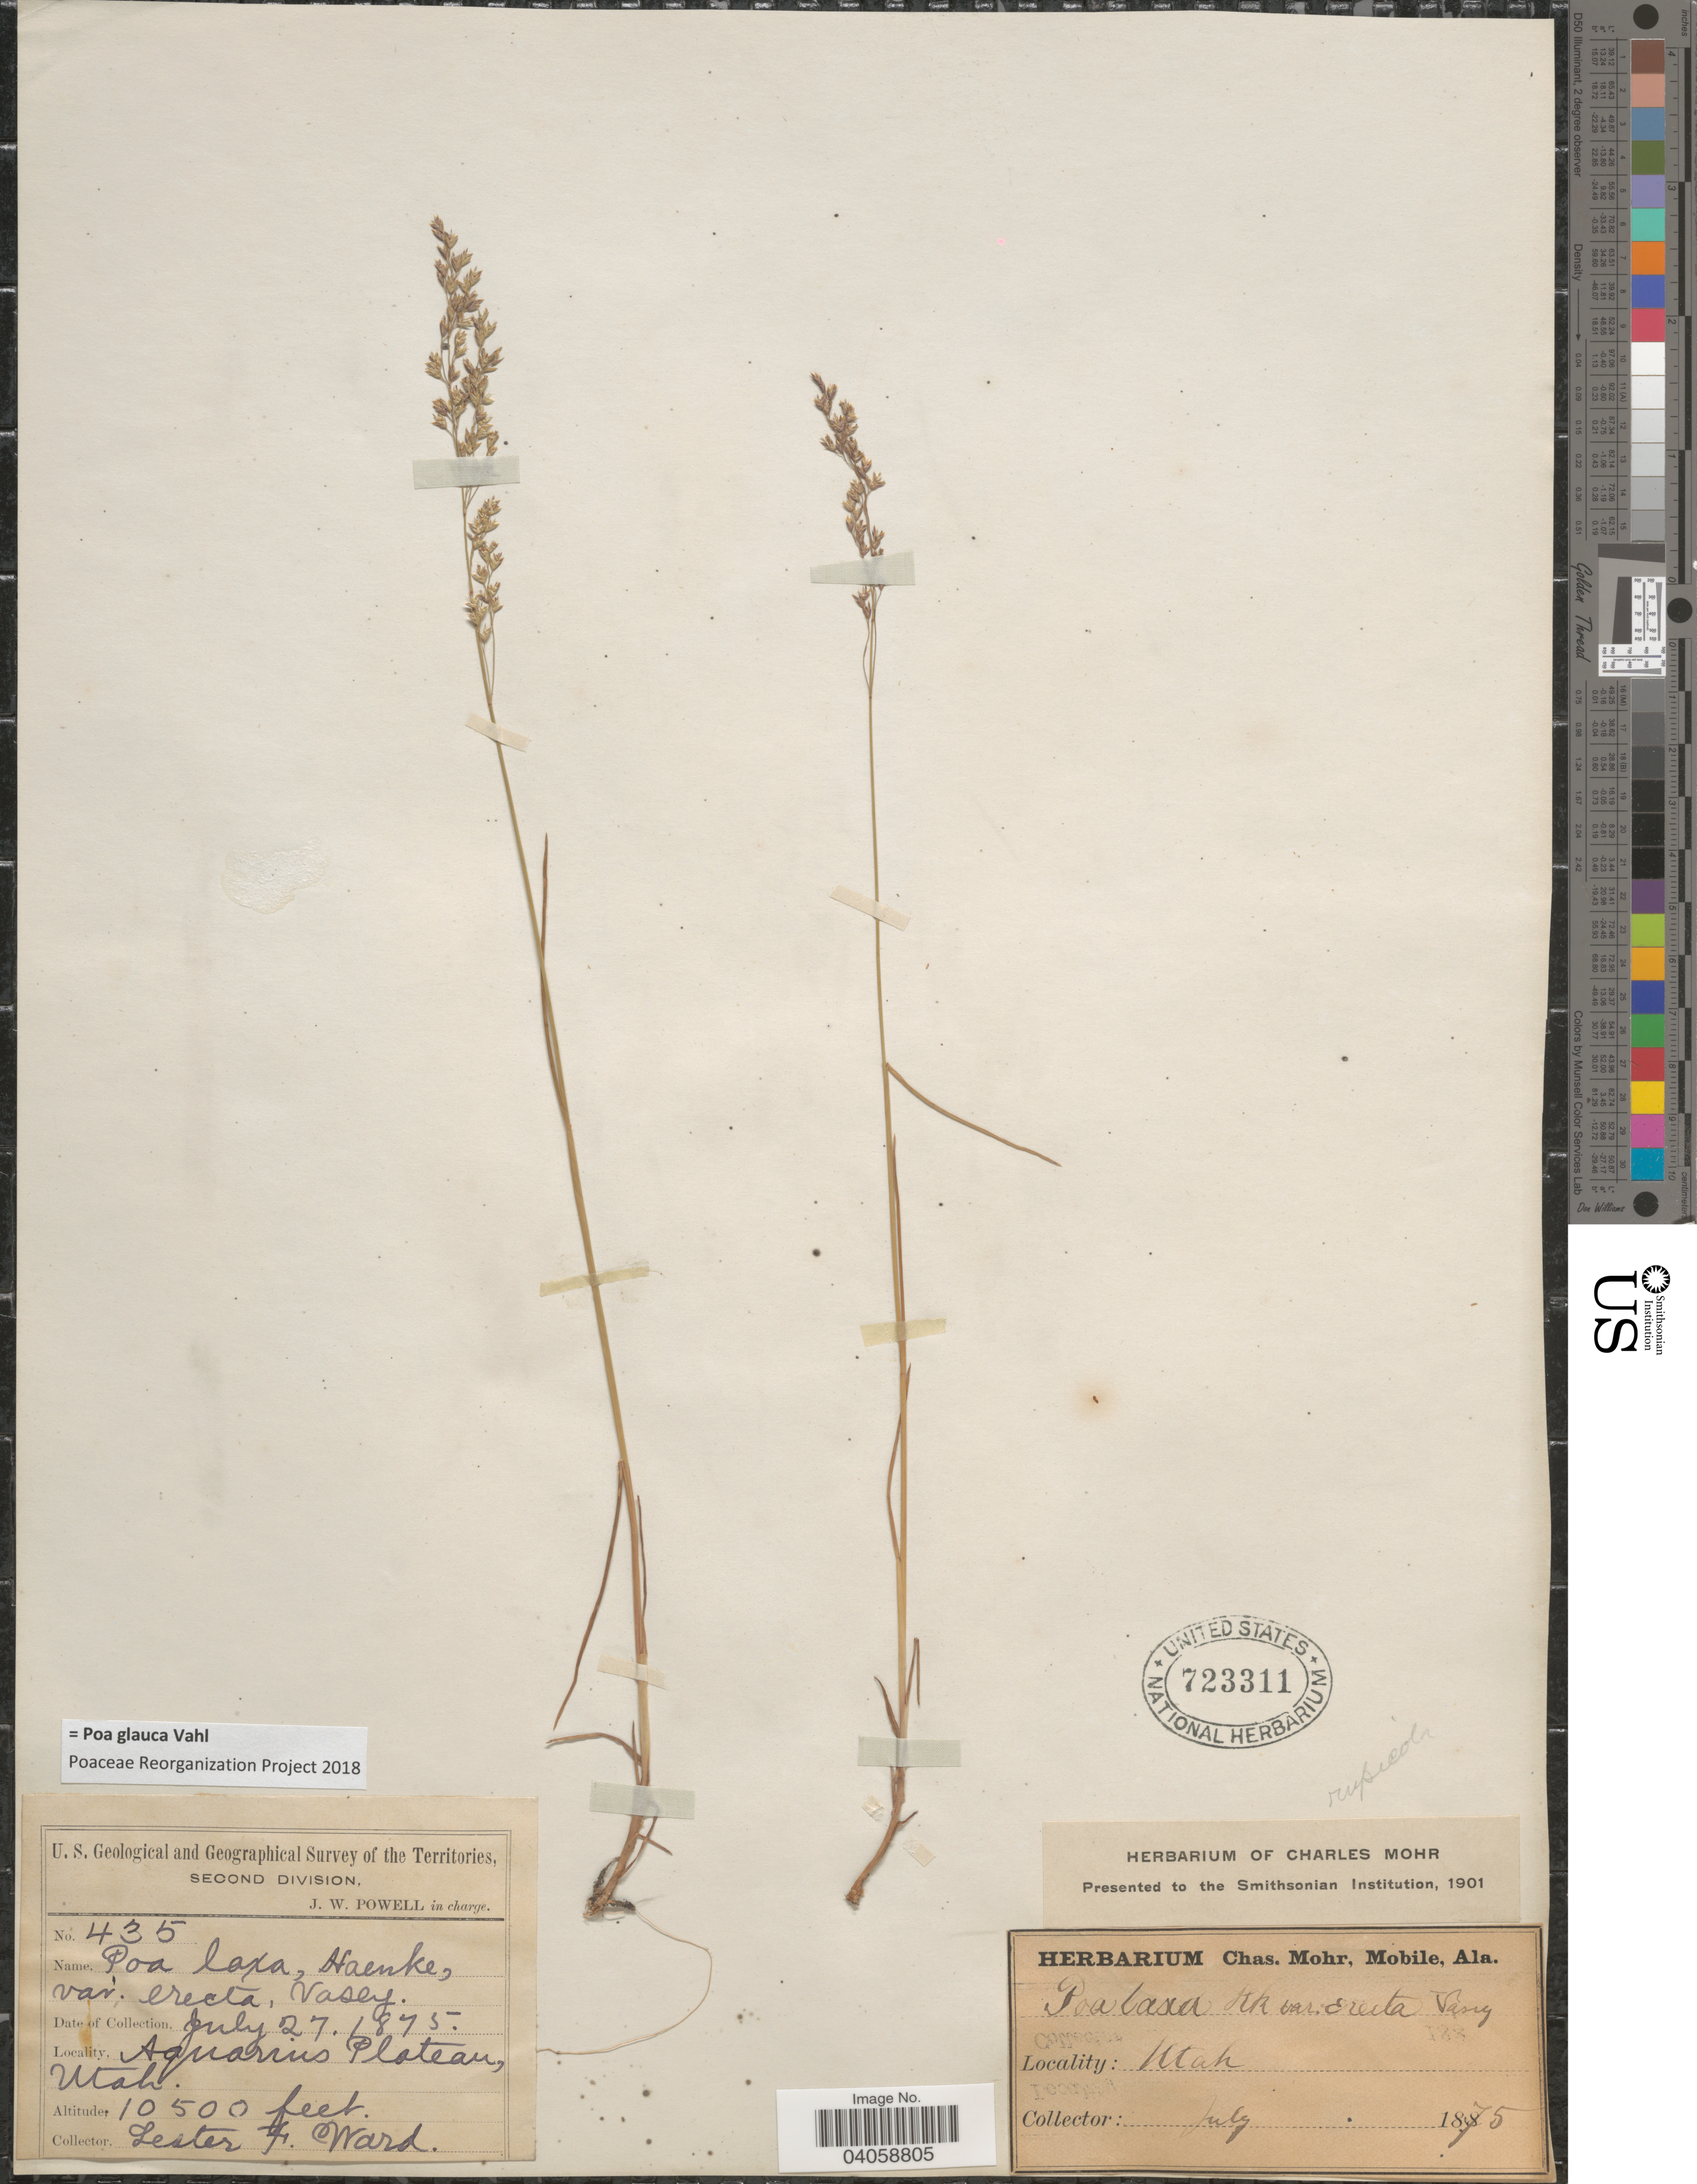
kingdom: Plantae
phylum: Tracheophyta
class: Liliopsida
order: Poales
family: Poaceae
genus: Poa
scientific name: Poa glauca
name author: Vahl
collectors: L. F. Ward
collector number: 435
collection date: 1875-07-27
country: United States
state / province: Utah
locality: Aquarius Plateau.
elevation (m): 3200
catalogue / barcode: US 723311